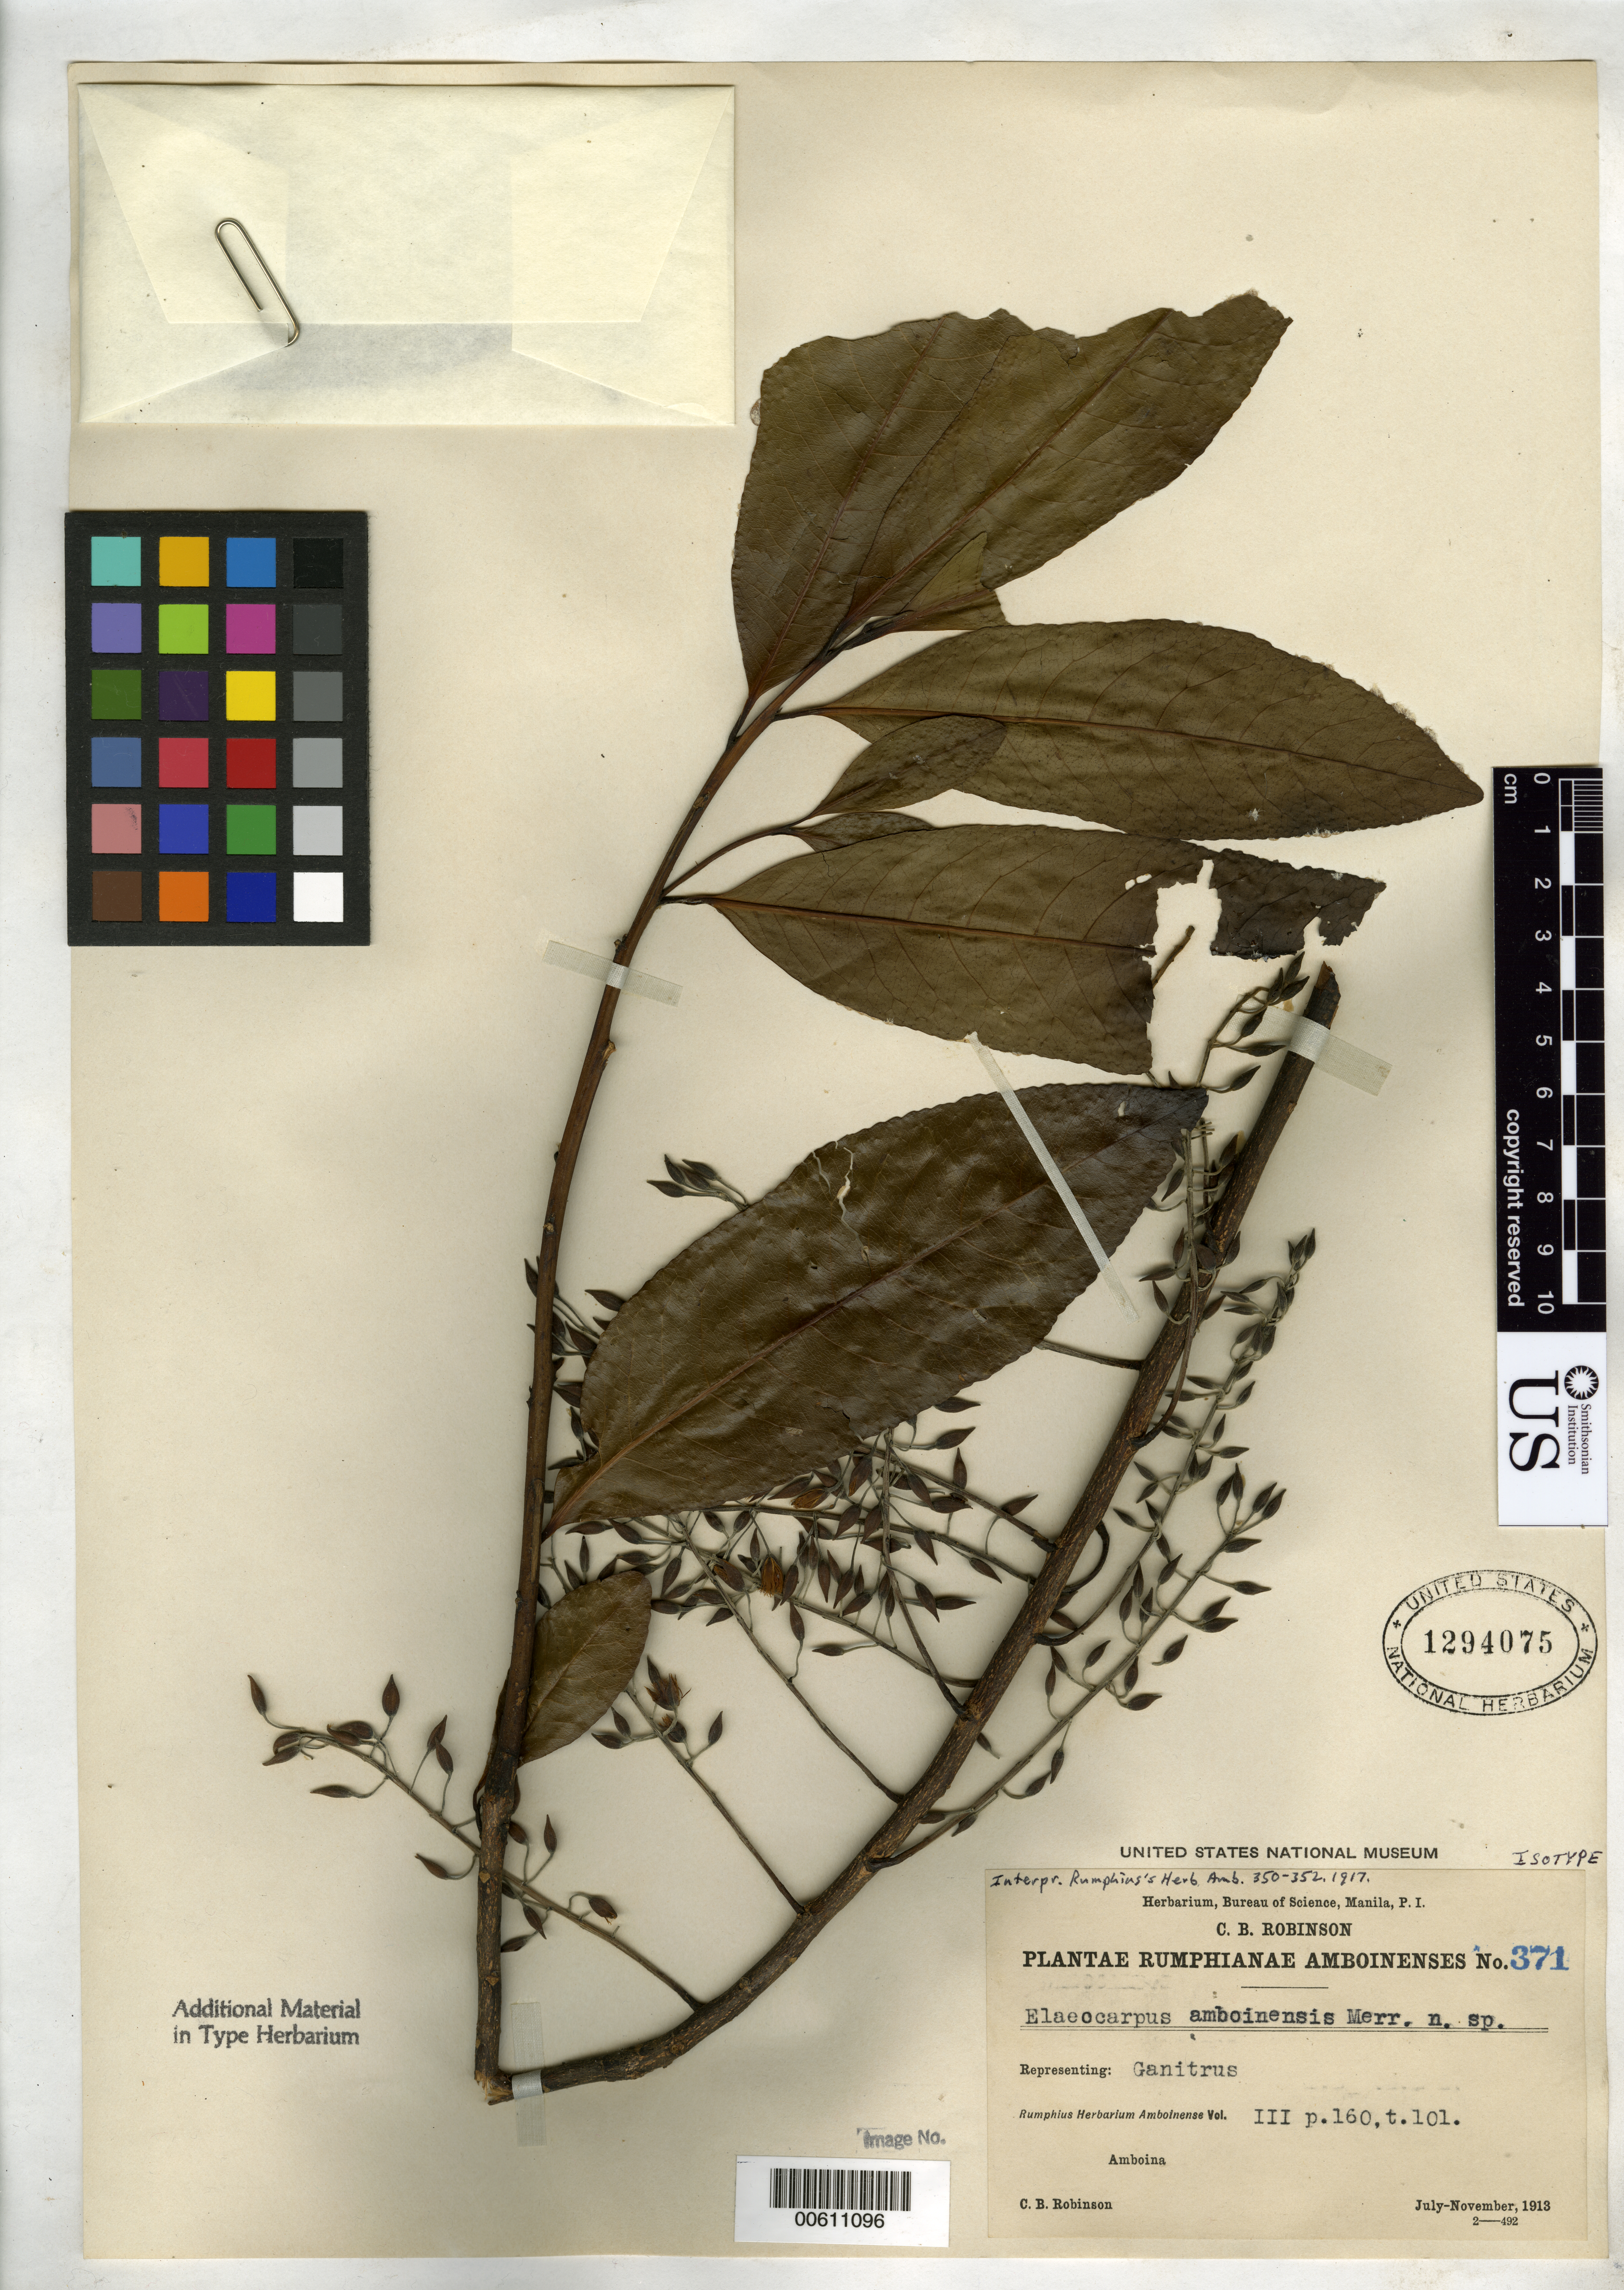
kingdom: Plantae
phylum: Tracheophyta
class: Magnoliopsida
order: Oxalidales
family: Elaeocarpaceae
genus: Elaeocarpus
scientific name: Elaeocarpus amboinensis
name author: Merr.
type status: Isotype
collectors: C. Robinson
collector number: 371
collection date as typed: Jul 1913 to -- Nov 1913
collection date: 1913-07/1913-11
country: Indonesia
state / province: Maluku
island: Amboina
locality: Amboina.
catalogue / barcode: US 1294075